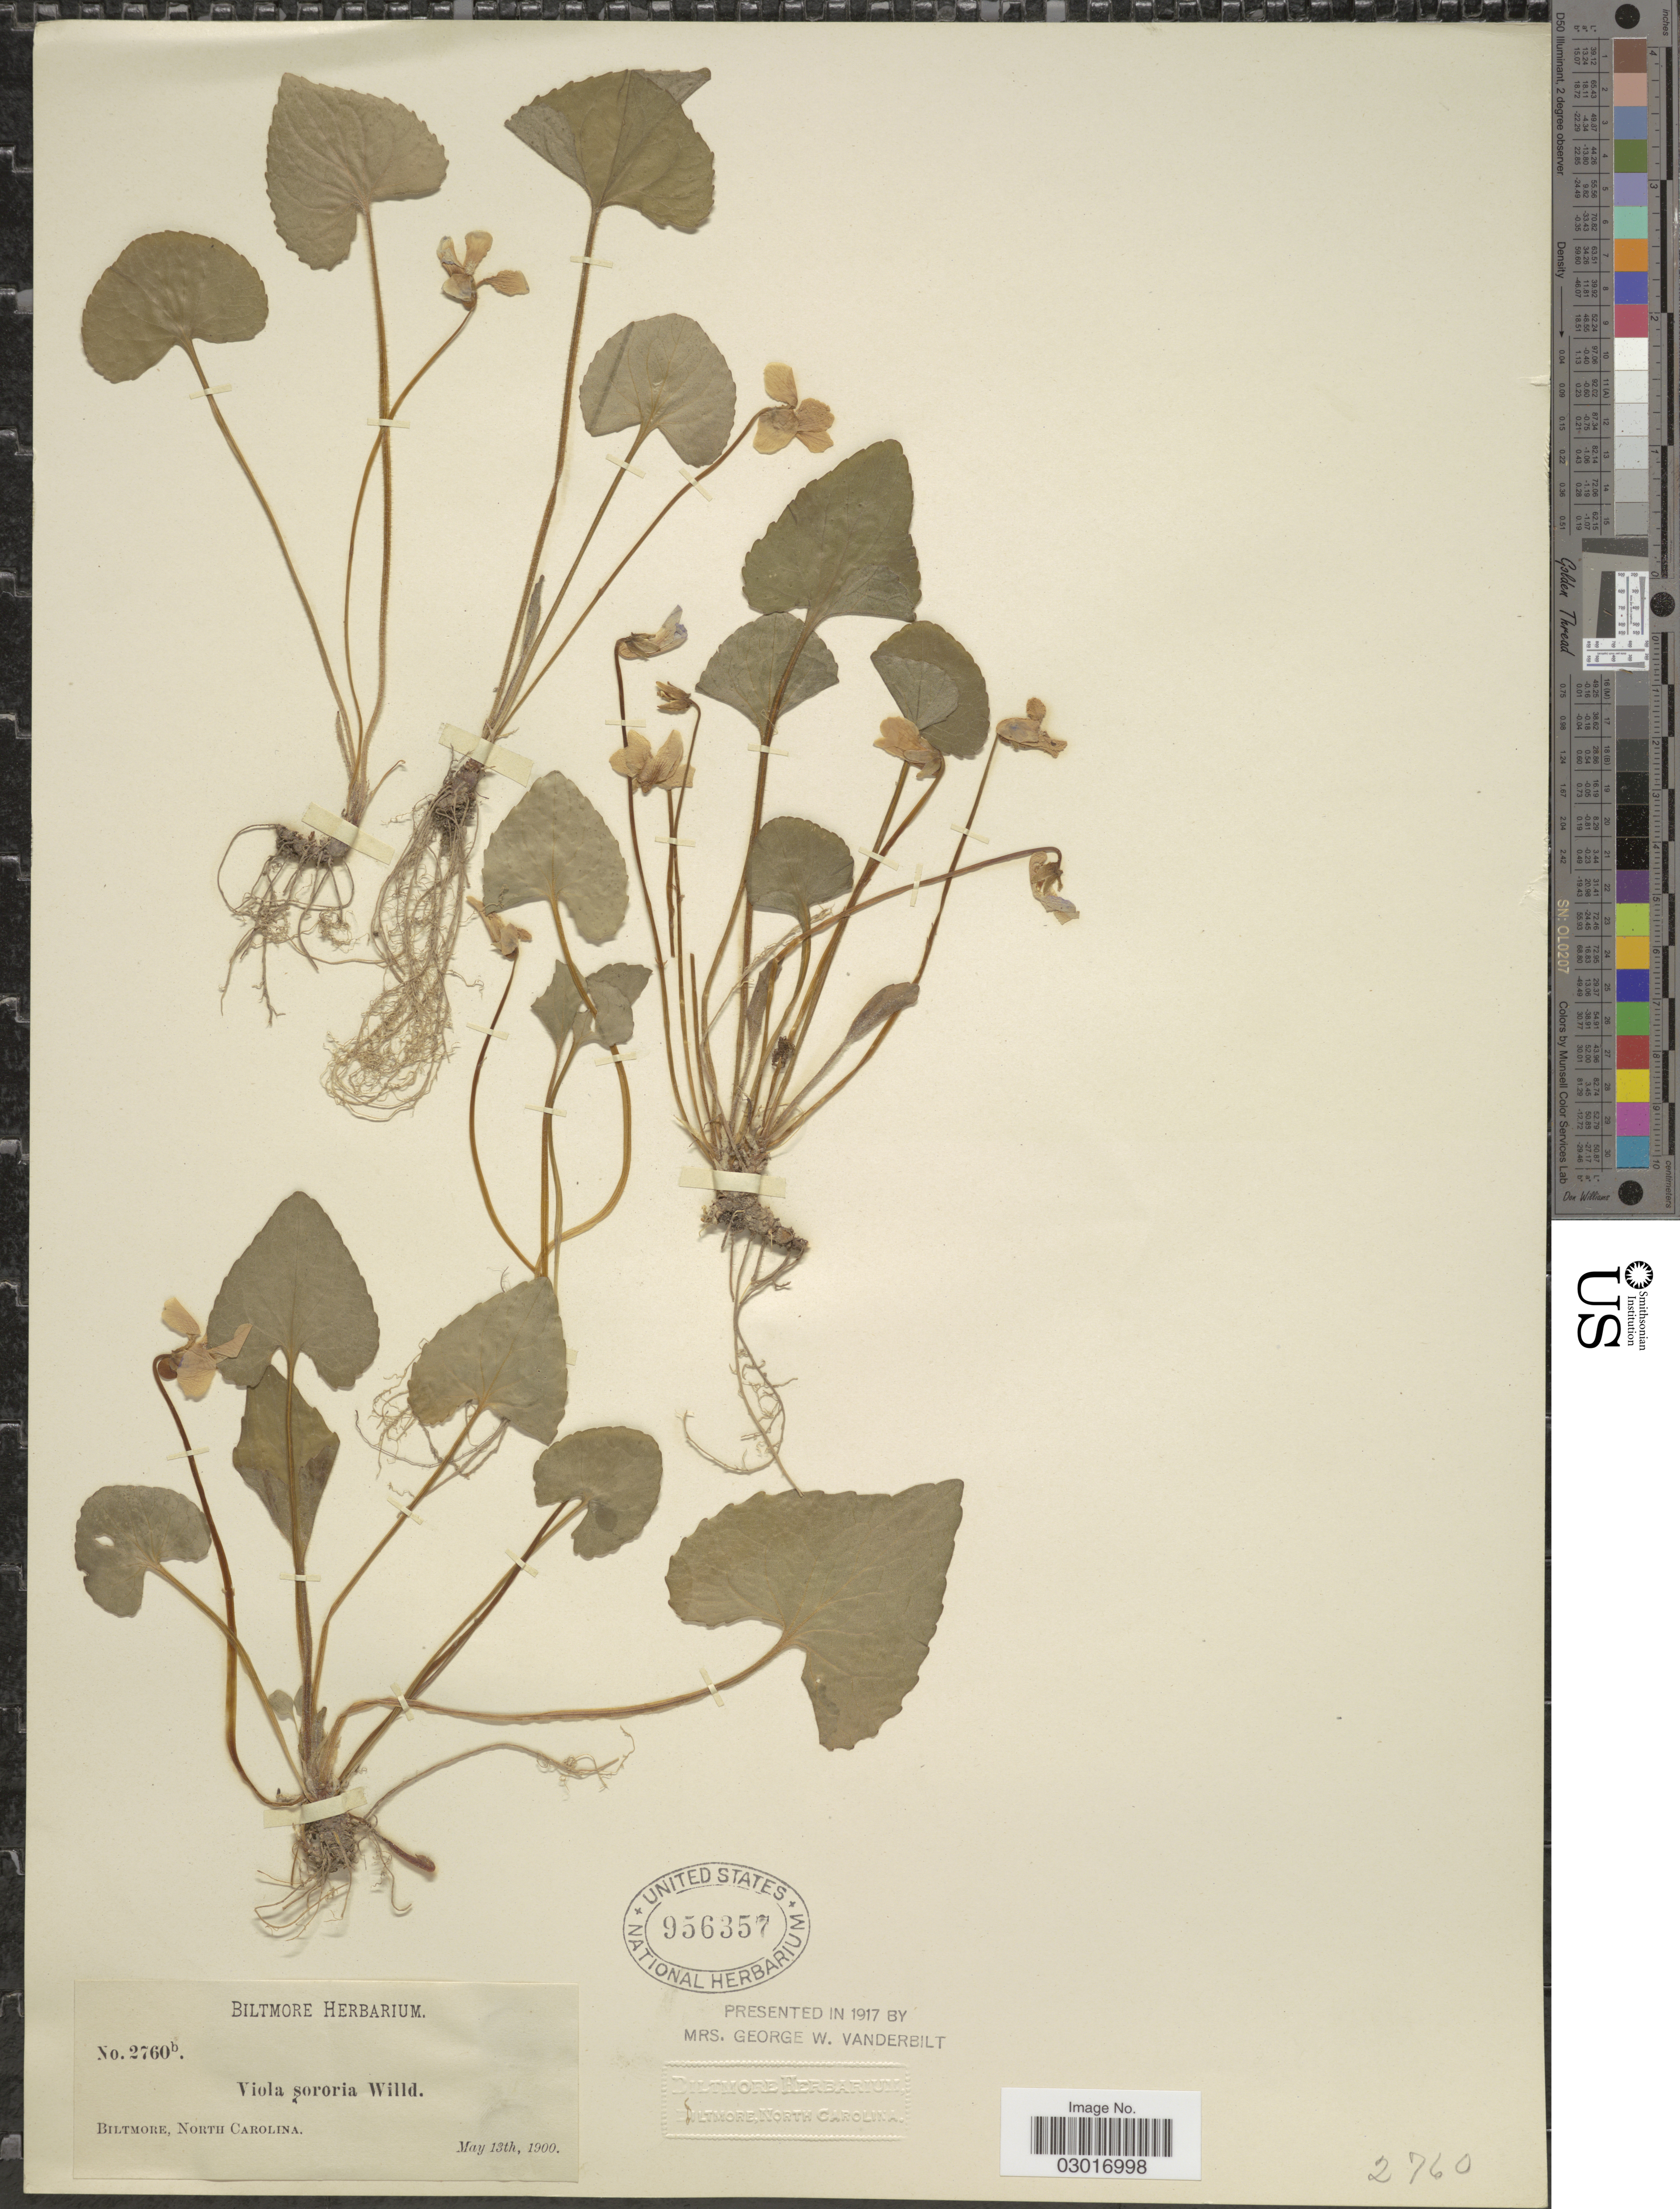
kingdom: Plantae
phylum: Tracheophyta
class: Magnoliopsida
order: Malpighiales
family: Violaceae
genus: Viola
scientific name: Viola sororia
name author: Willd.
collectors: ex herb. Biltmore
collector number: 2760b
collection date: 1900-05-13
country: United States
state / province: North Carolina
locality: Biltmore.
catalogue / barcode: US 956357